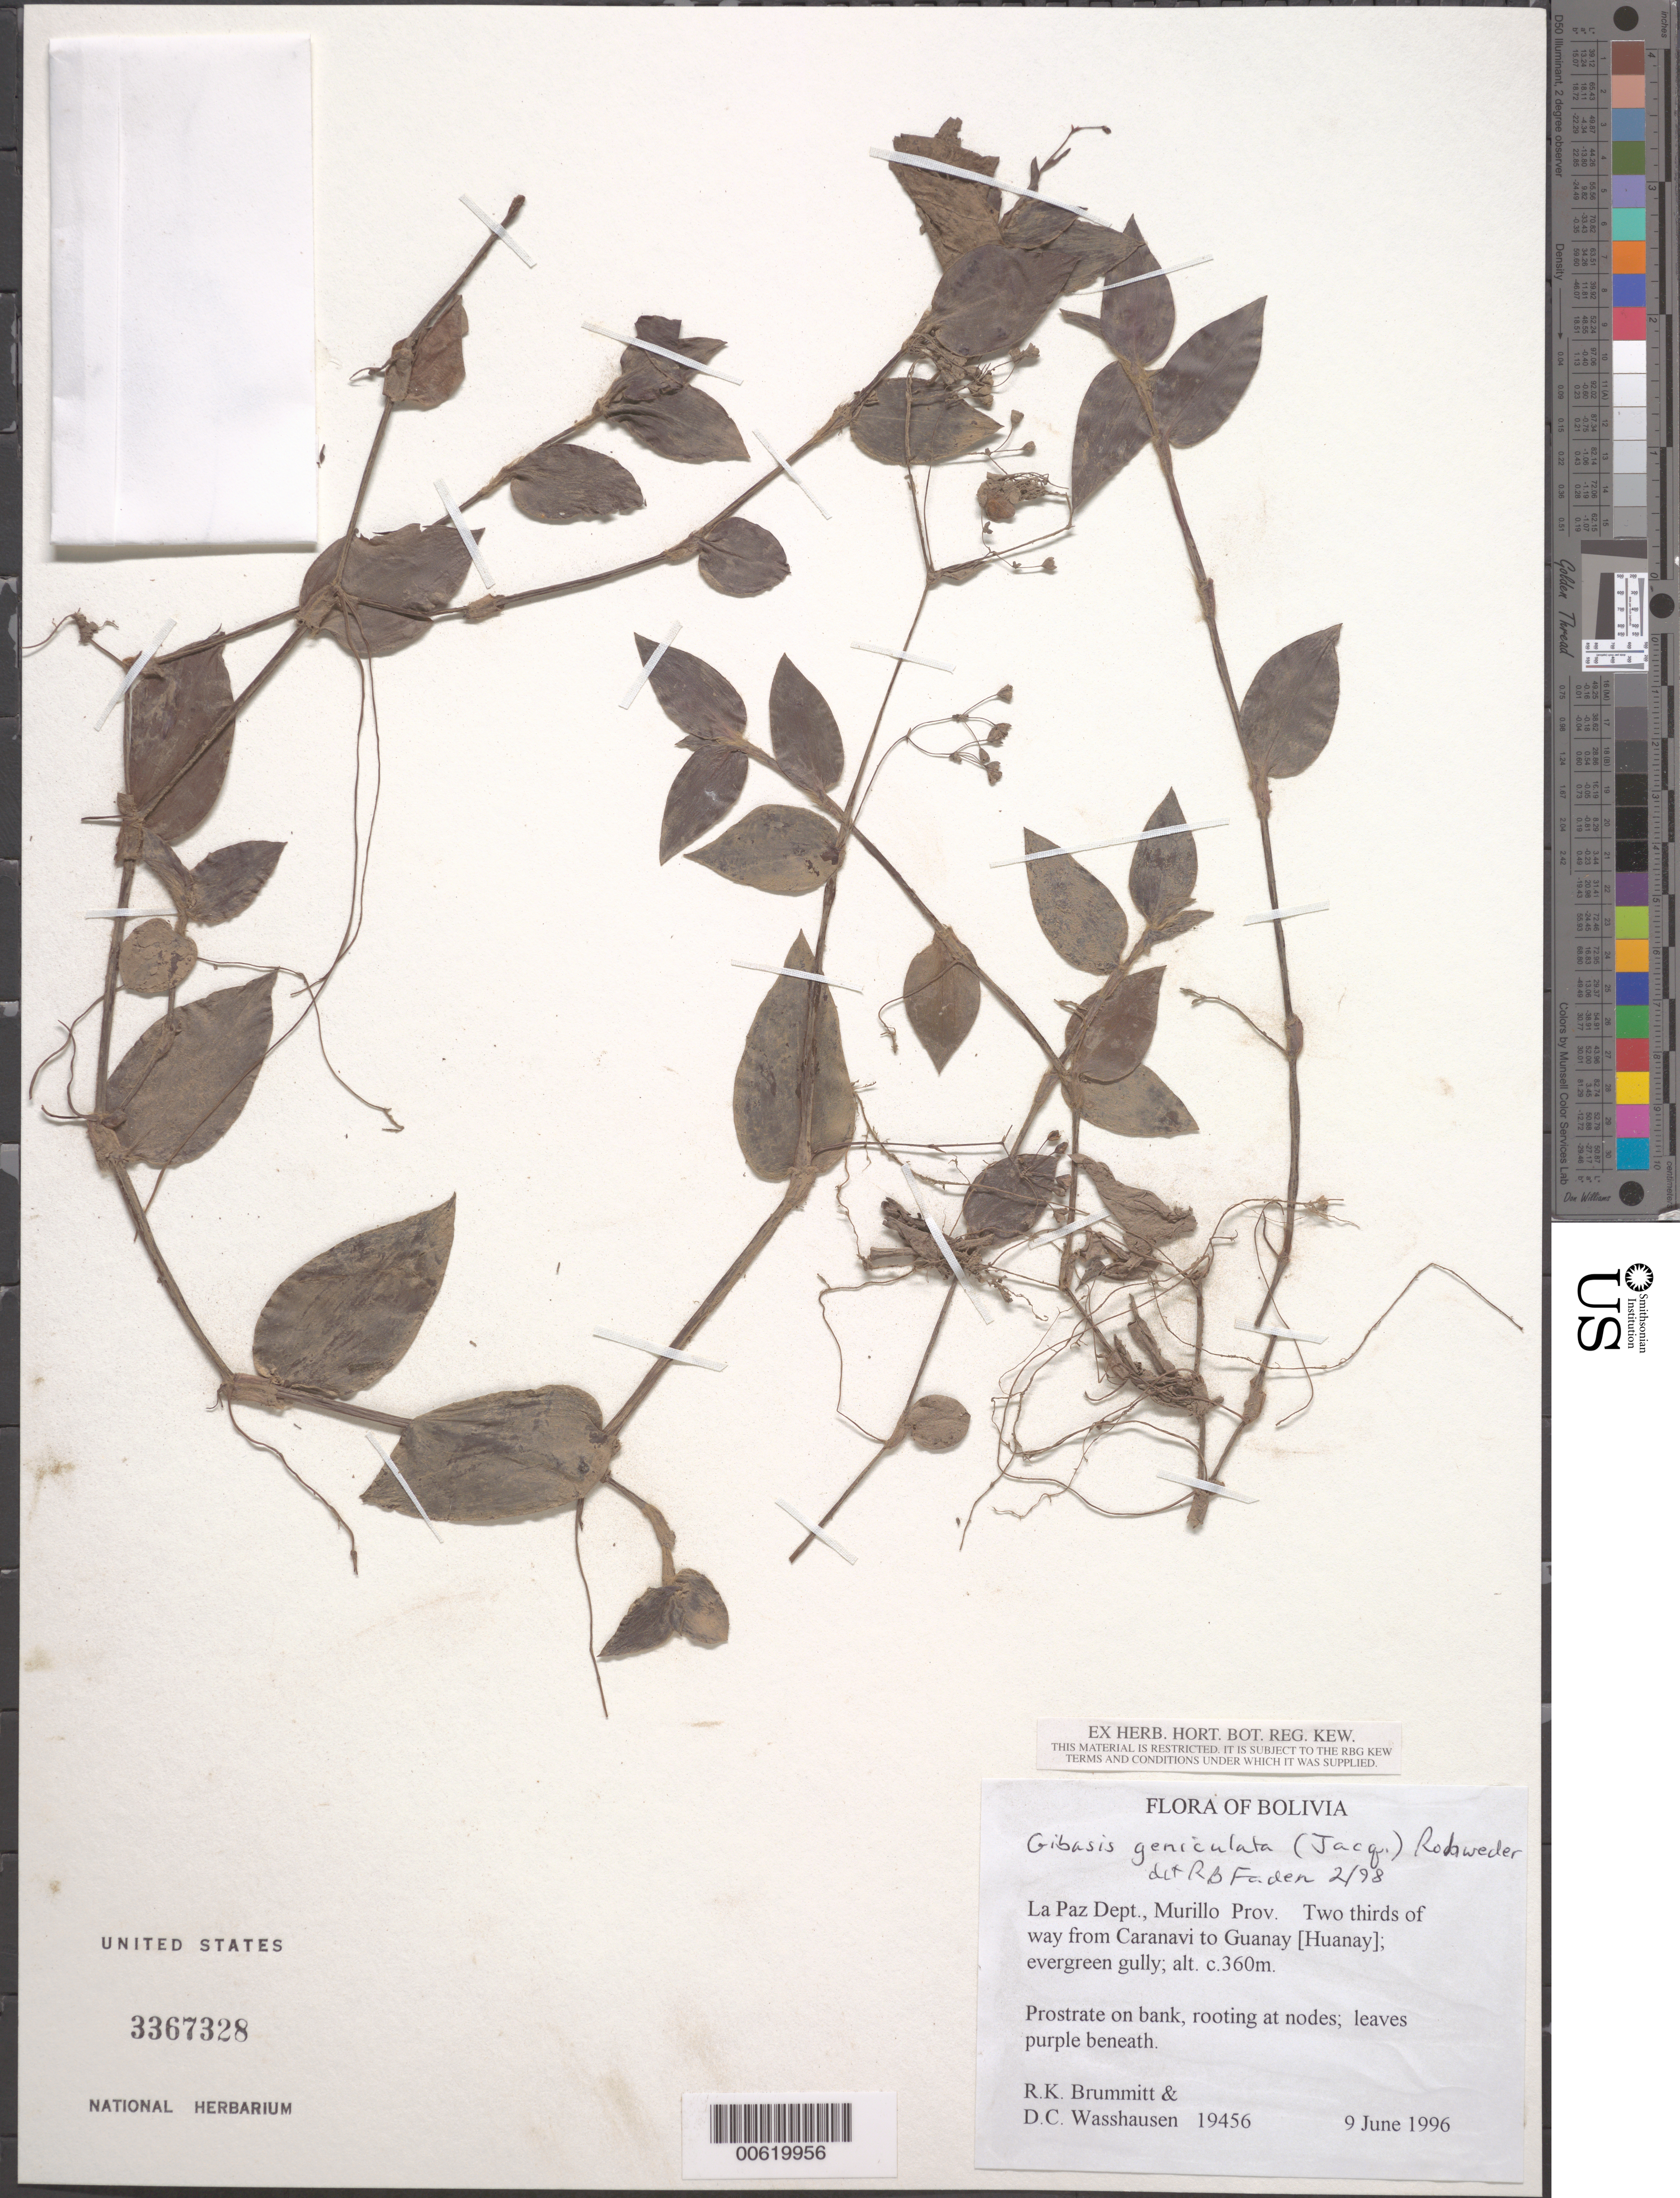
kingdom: Plantae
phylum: Tracheophyta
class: Liliopsida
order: Commelinales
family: Commelinaceae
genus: Gibasis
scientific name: Gibasis geniculata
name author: (Jacq.) Rohweder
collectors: R. K. Brummitt & D. C. Wasshausen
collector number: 19456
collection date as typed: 09 Jun 1996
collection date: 1996-06-09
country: Bolivia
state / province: La Paz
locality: Murillo Prov., 2/3 from Caranavi to Guanay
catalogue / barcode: US 3367328